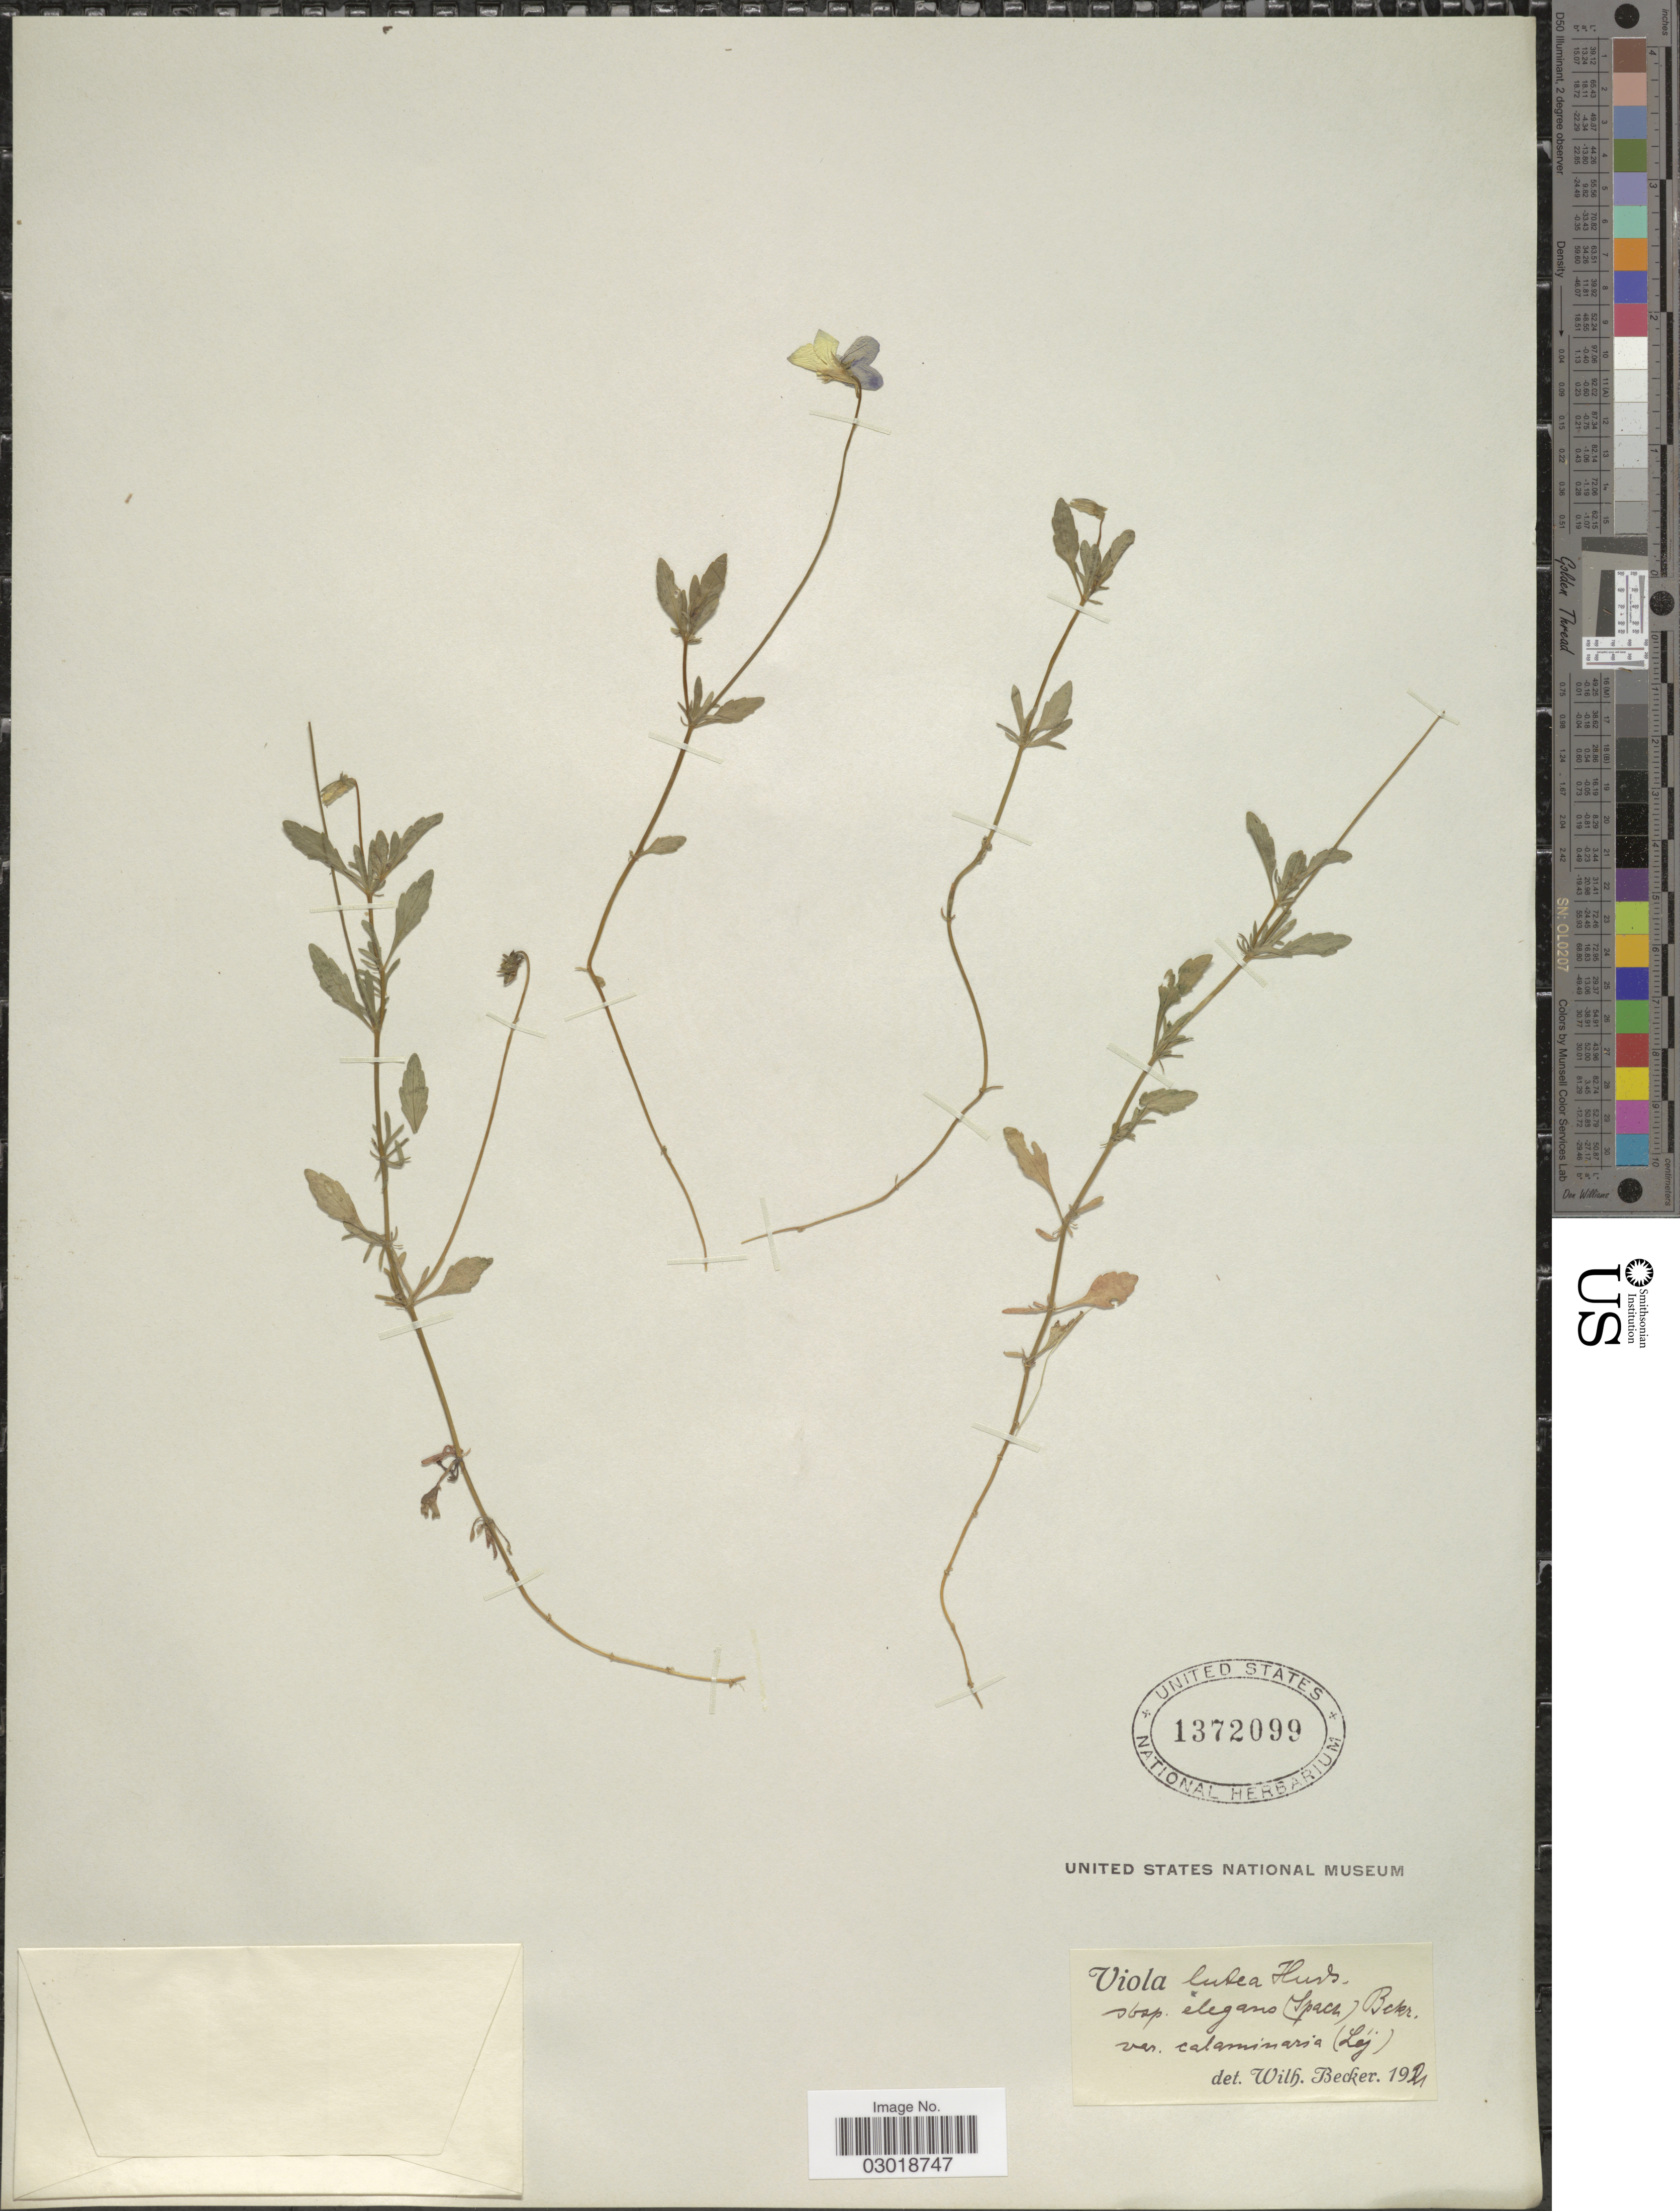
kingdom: Plantae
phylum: Tracheophyta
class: Magnoliopsida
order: Malpighiales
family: Violaceae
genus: Viola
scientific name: Viola lutea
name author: Huds.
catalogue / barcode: US 1372099